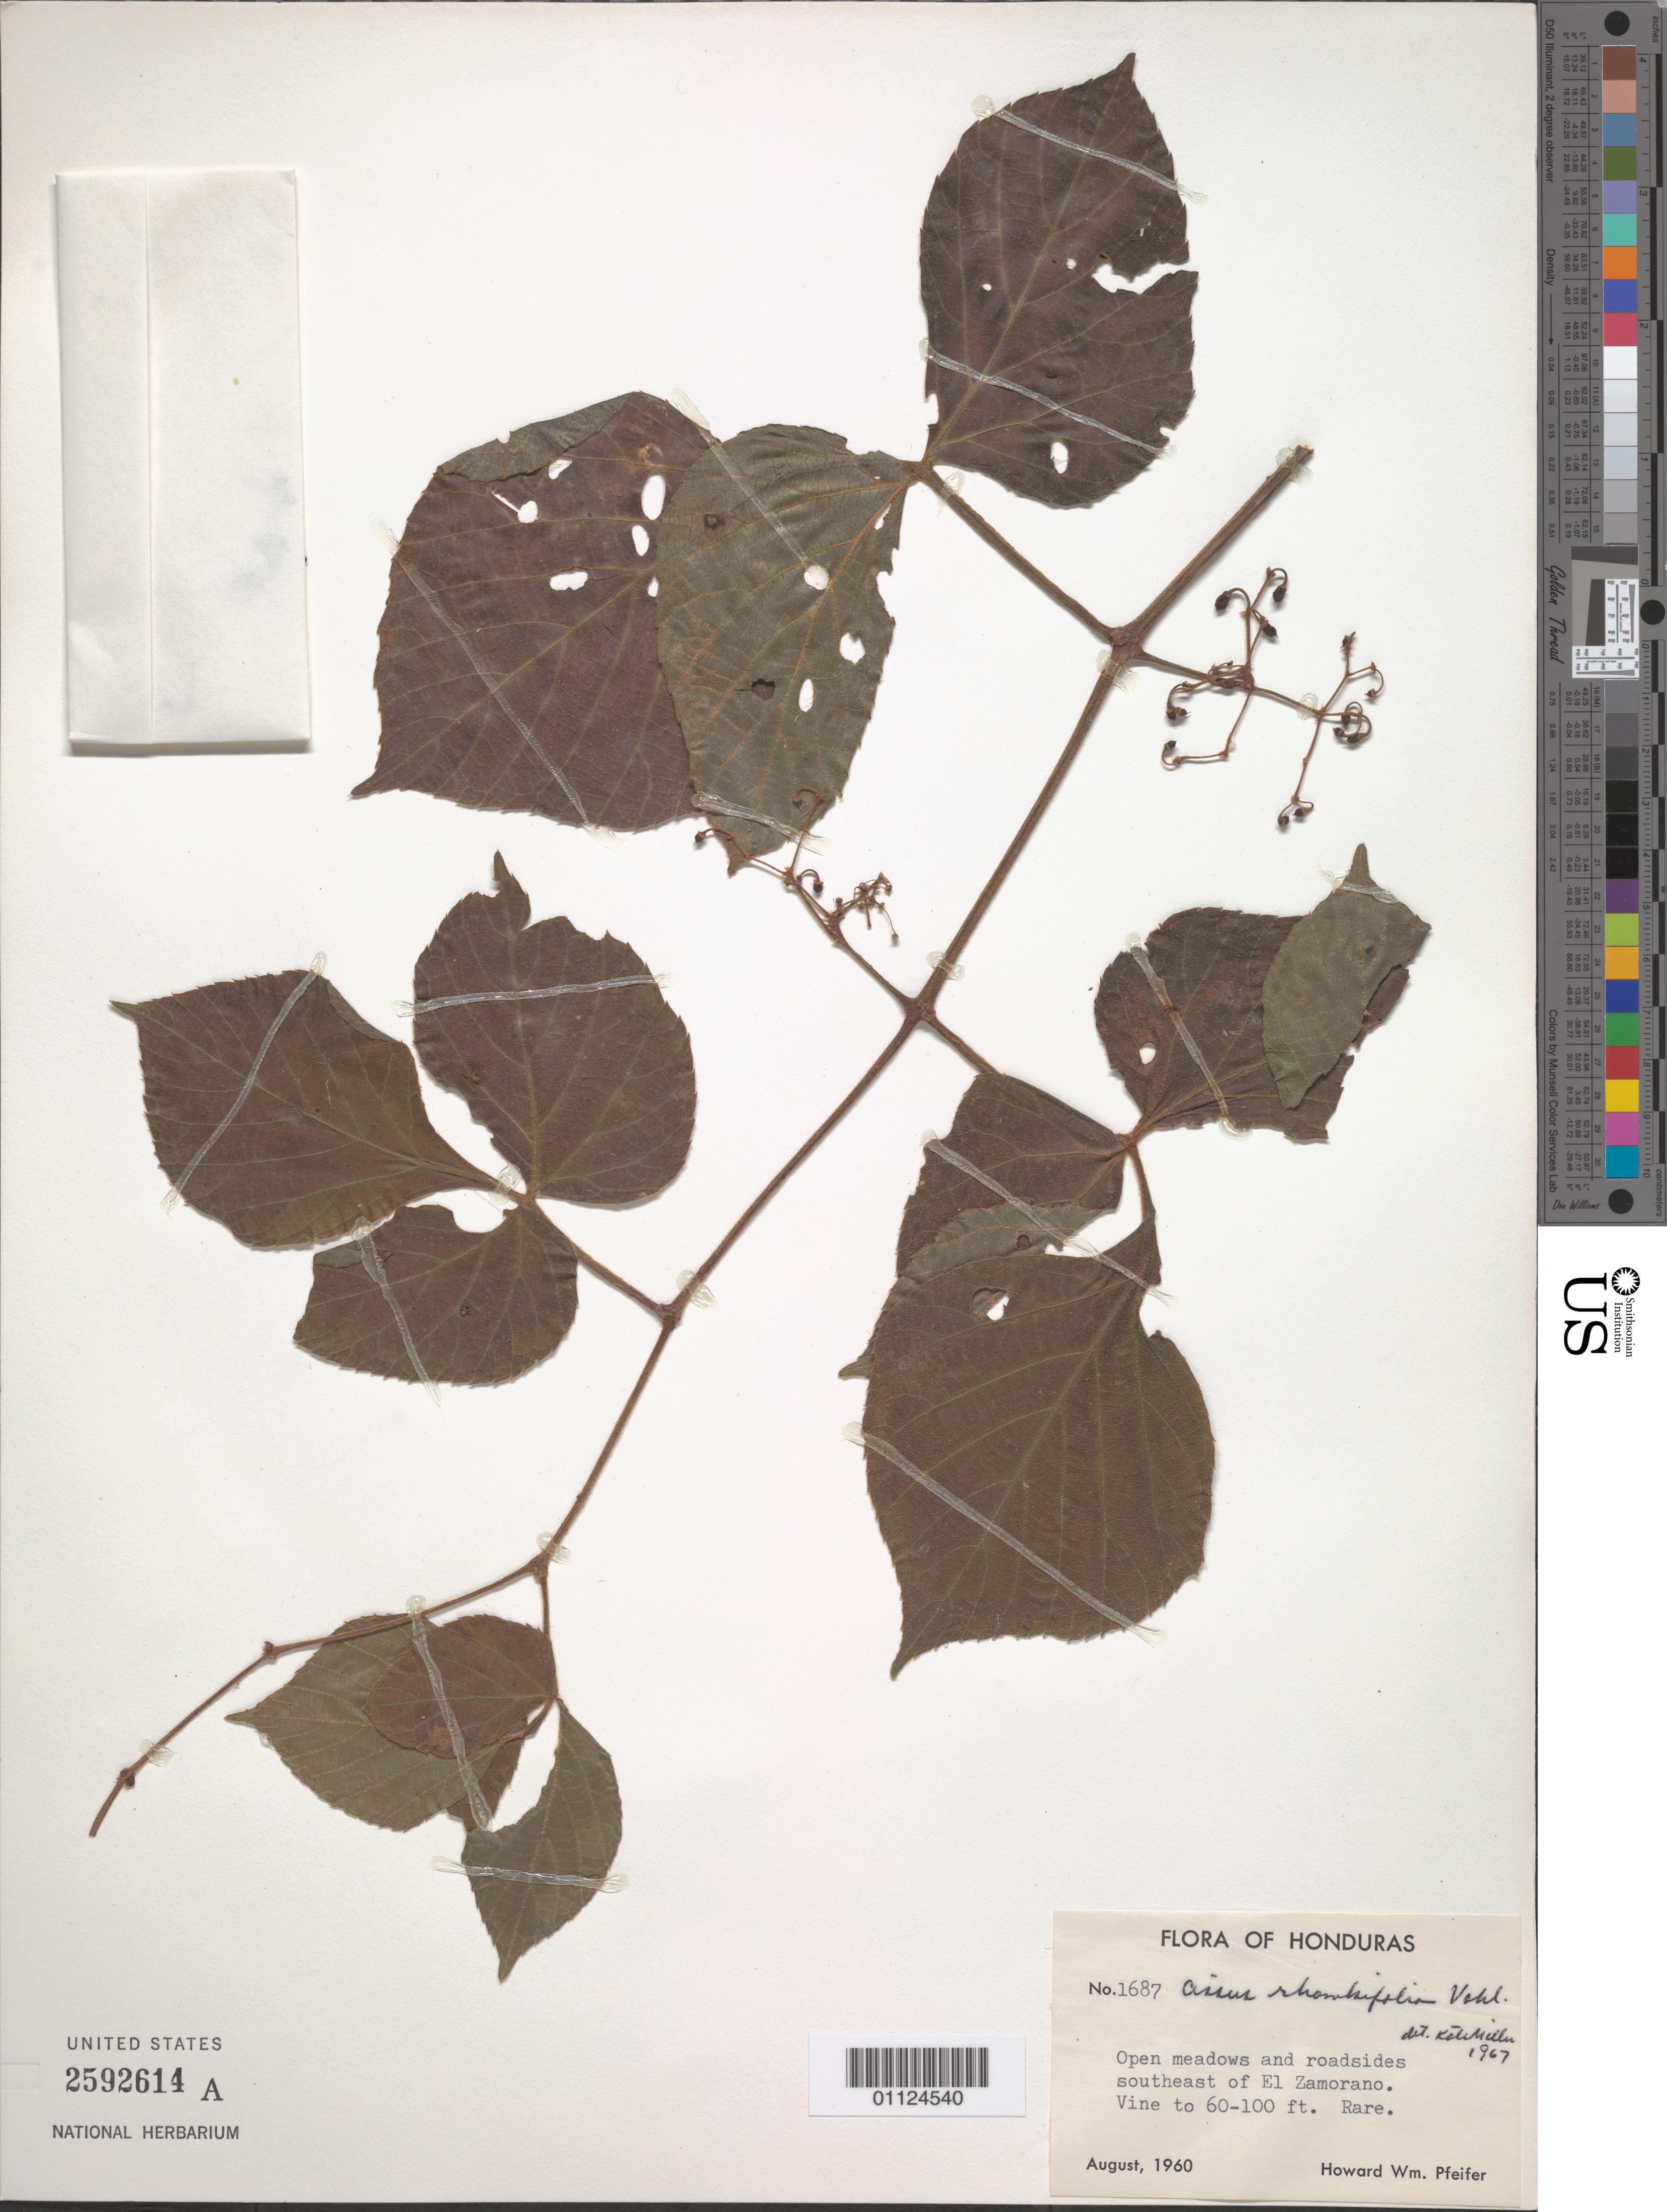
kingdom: Plantae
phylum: Tracheophyta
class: Magnoliopsida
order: Vitales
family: Vitaceae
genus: Cissus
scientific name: Cissus rhombifolia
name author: Vahl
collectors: H. W. Pfeifer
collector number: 1687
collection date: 1960-08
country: Honduras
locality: S of El Zamorano.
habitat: Open meadows and roadsides. Vine.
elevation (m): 18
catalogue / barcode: US 2592614